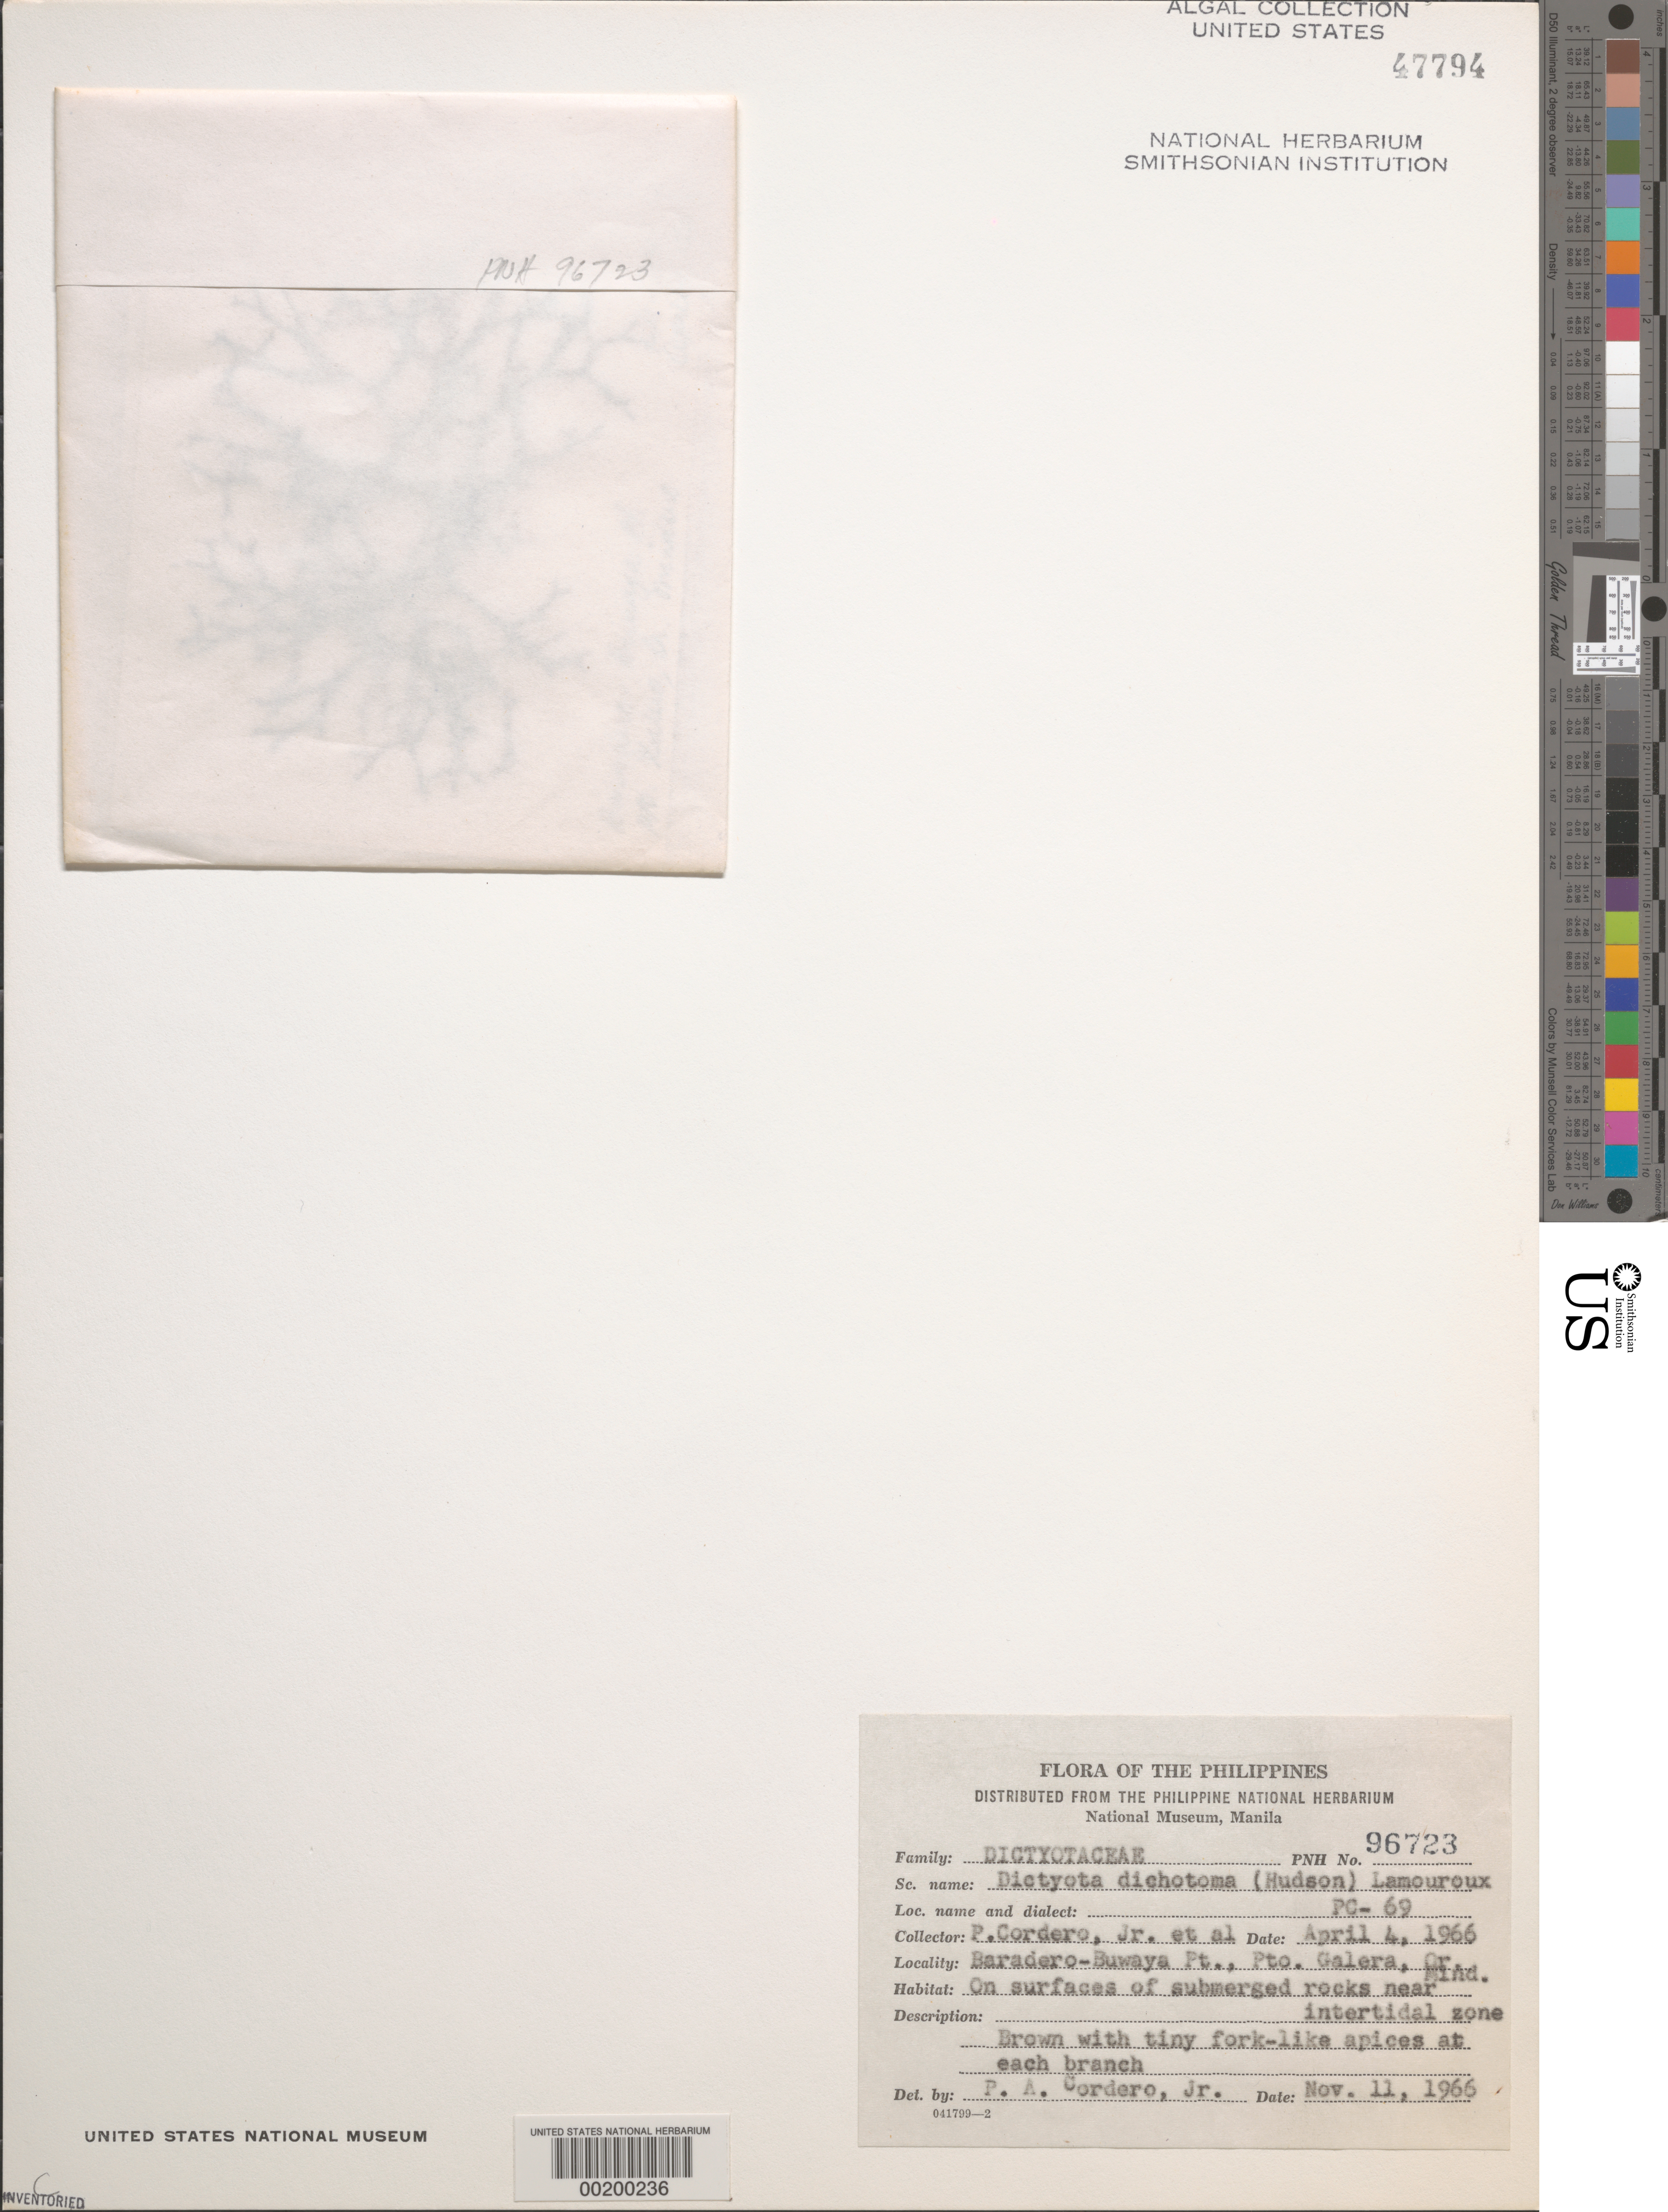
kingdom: Chromista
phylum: Ochrophyta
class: Phaeophyceae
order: Dictyotales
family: Dictyotaceae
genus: Dictyota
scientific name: Dictyota dichotoma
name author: (Huds.) J.V.Lamouroux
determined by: Cordero, P. A., Jr.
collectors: P. A. Cordero et al.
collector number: Pc-69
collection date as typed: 04 Apr 1966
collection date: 1966-04-04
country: Philippines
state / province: Mimaropa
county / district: Mindoro Oriental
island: Mindoro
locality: Baradero-Buwaya Point, Puerto Galera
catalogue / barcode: US 47794